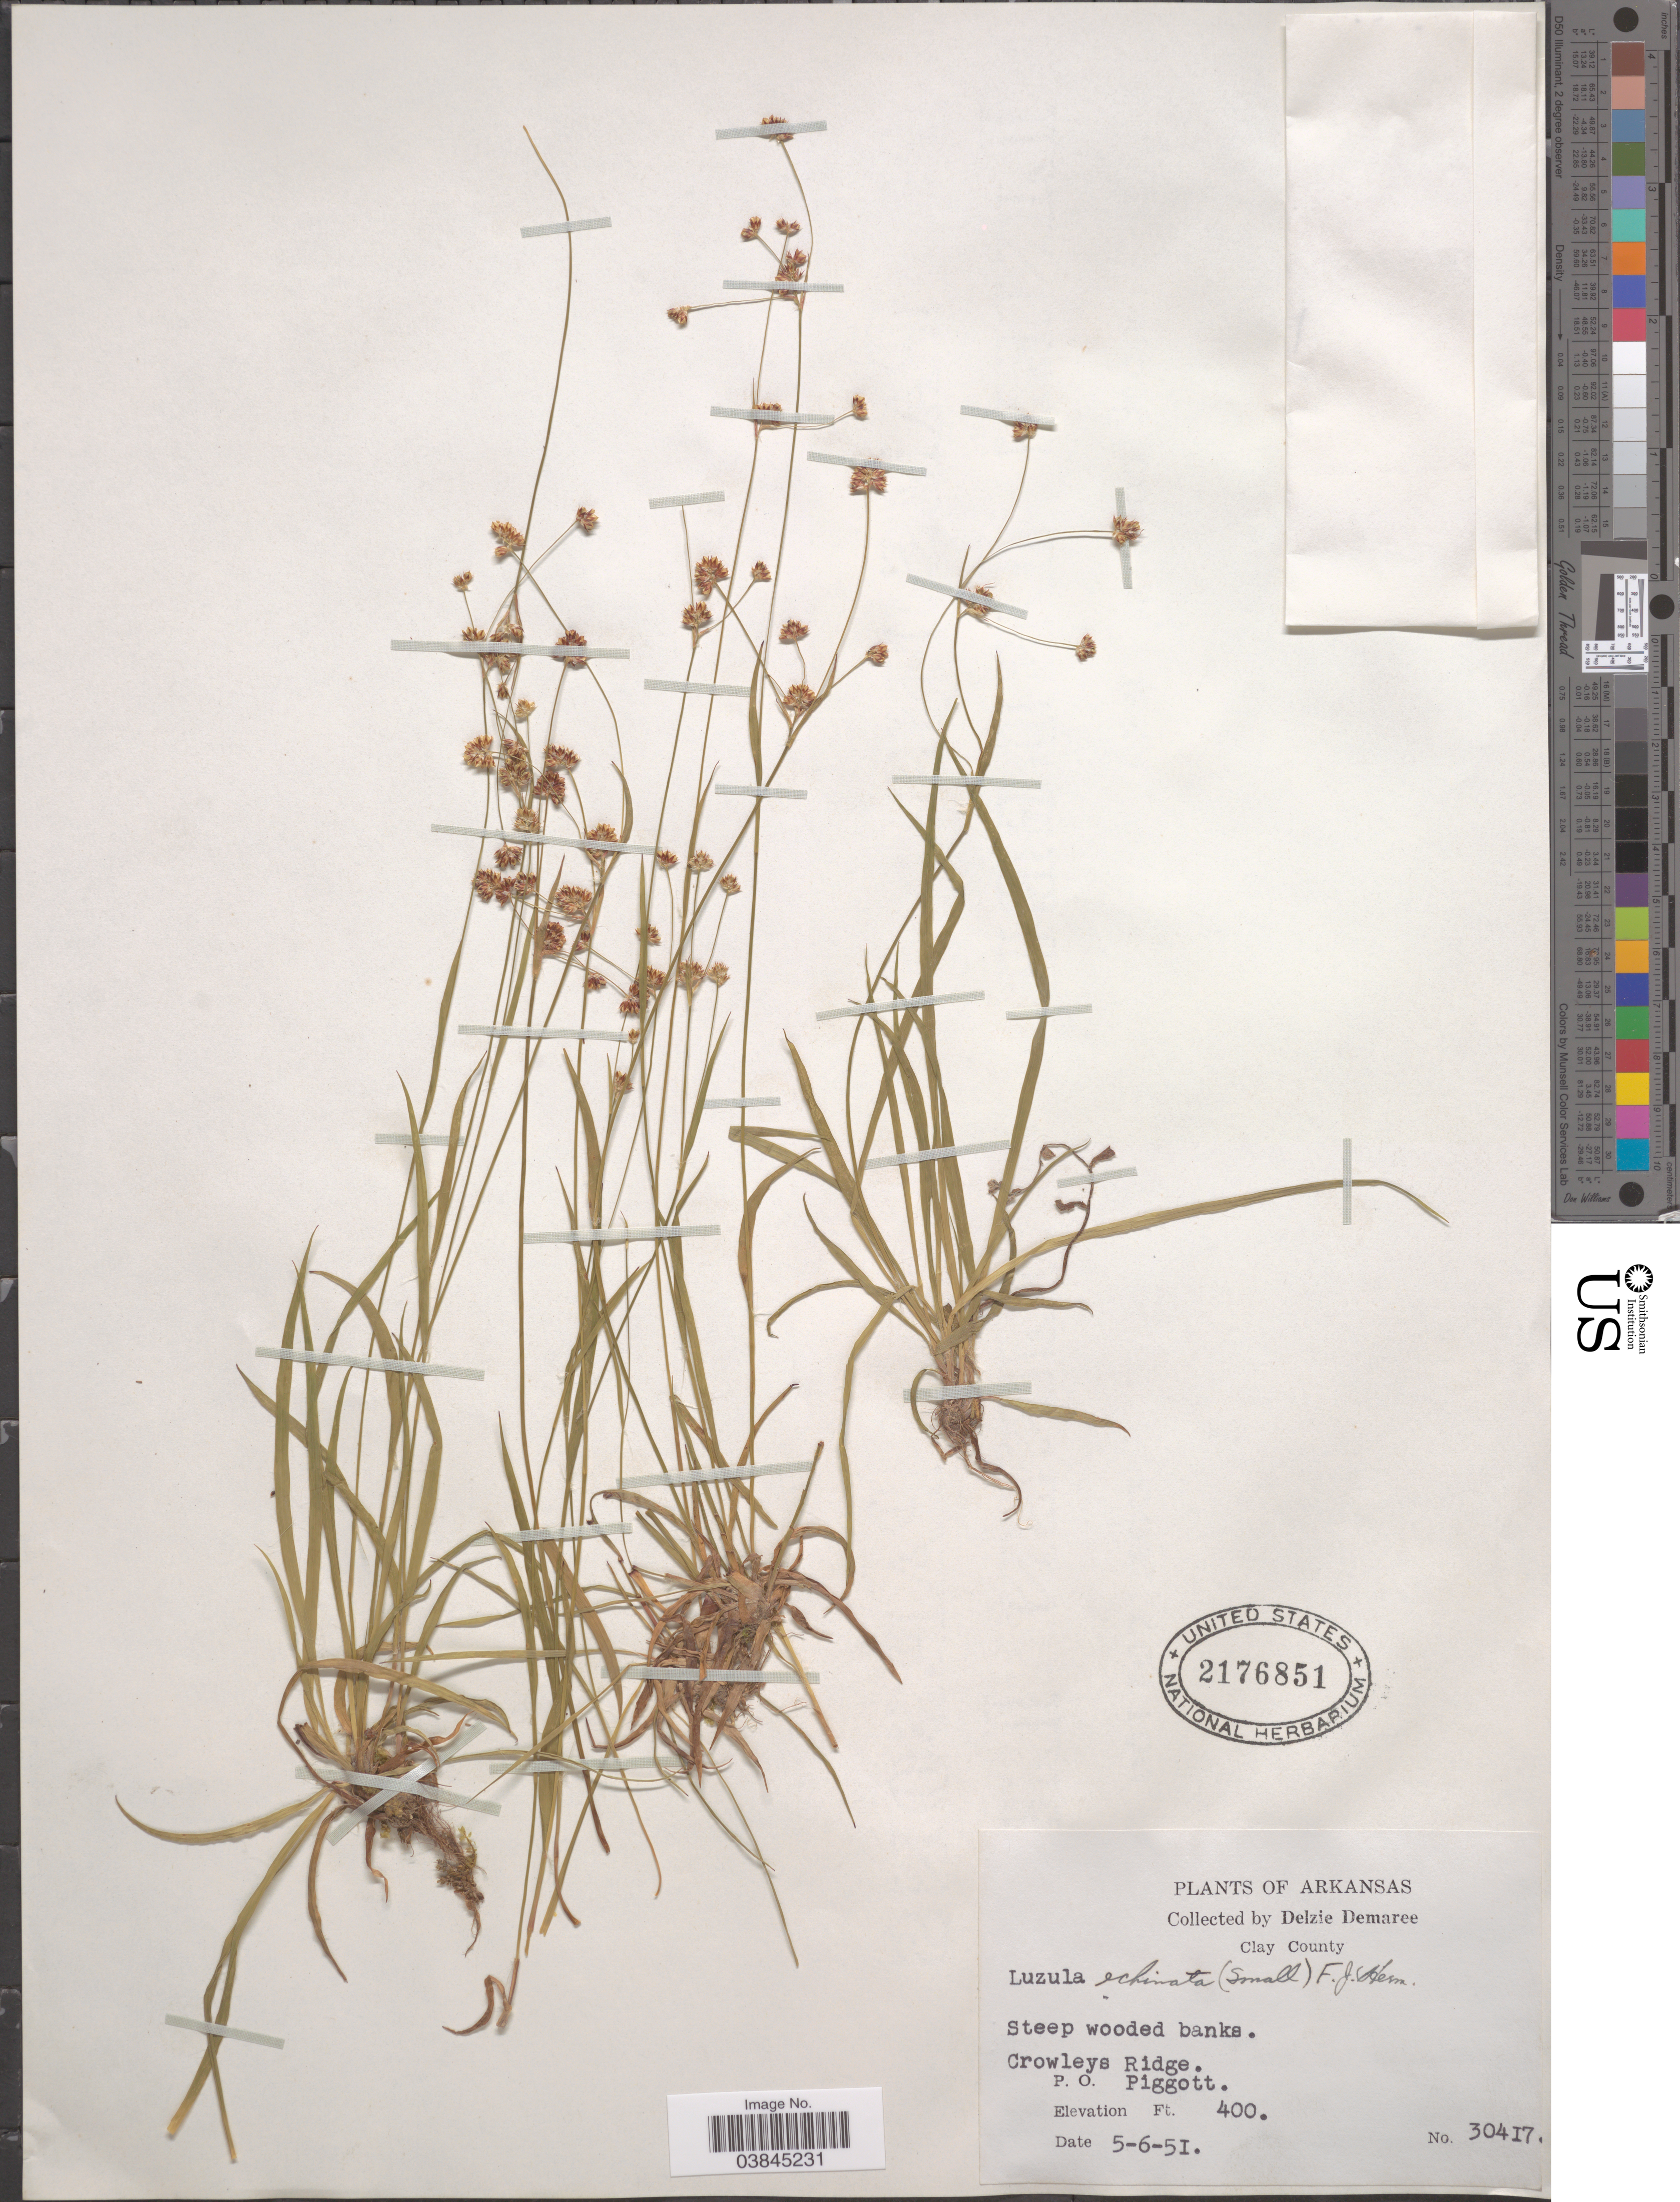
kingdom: Plantae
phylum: Tracheophyta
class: Liliopsida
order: Poales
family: Juncaceae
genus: Luzula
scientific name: Luzula campestris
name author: (L.) DC.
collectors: D. Demaree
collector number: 30417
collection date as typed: Transcribed d/m/y: 6/5/51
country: United States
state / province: Arkansas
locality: Clay County. Crowleys Ridge. P. O. Piggott.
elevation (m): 122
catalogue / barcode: US 2176851